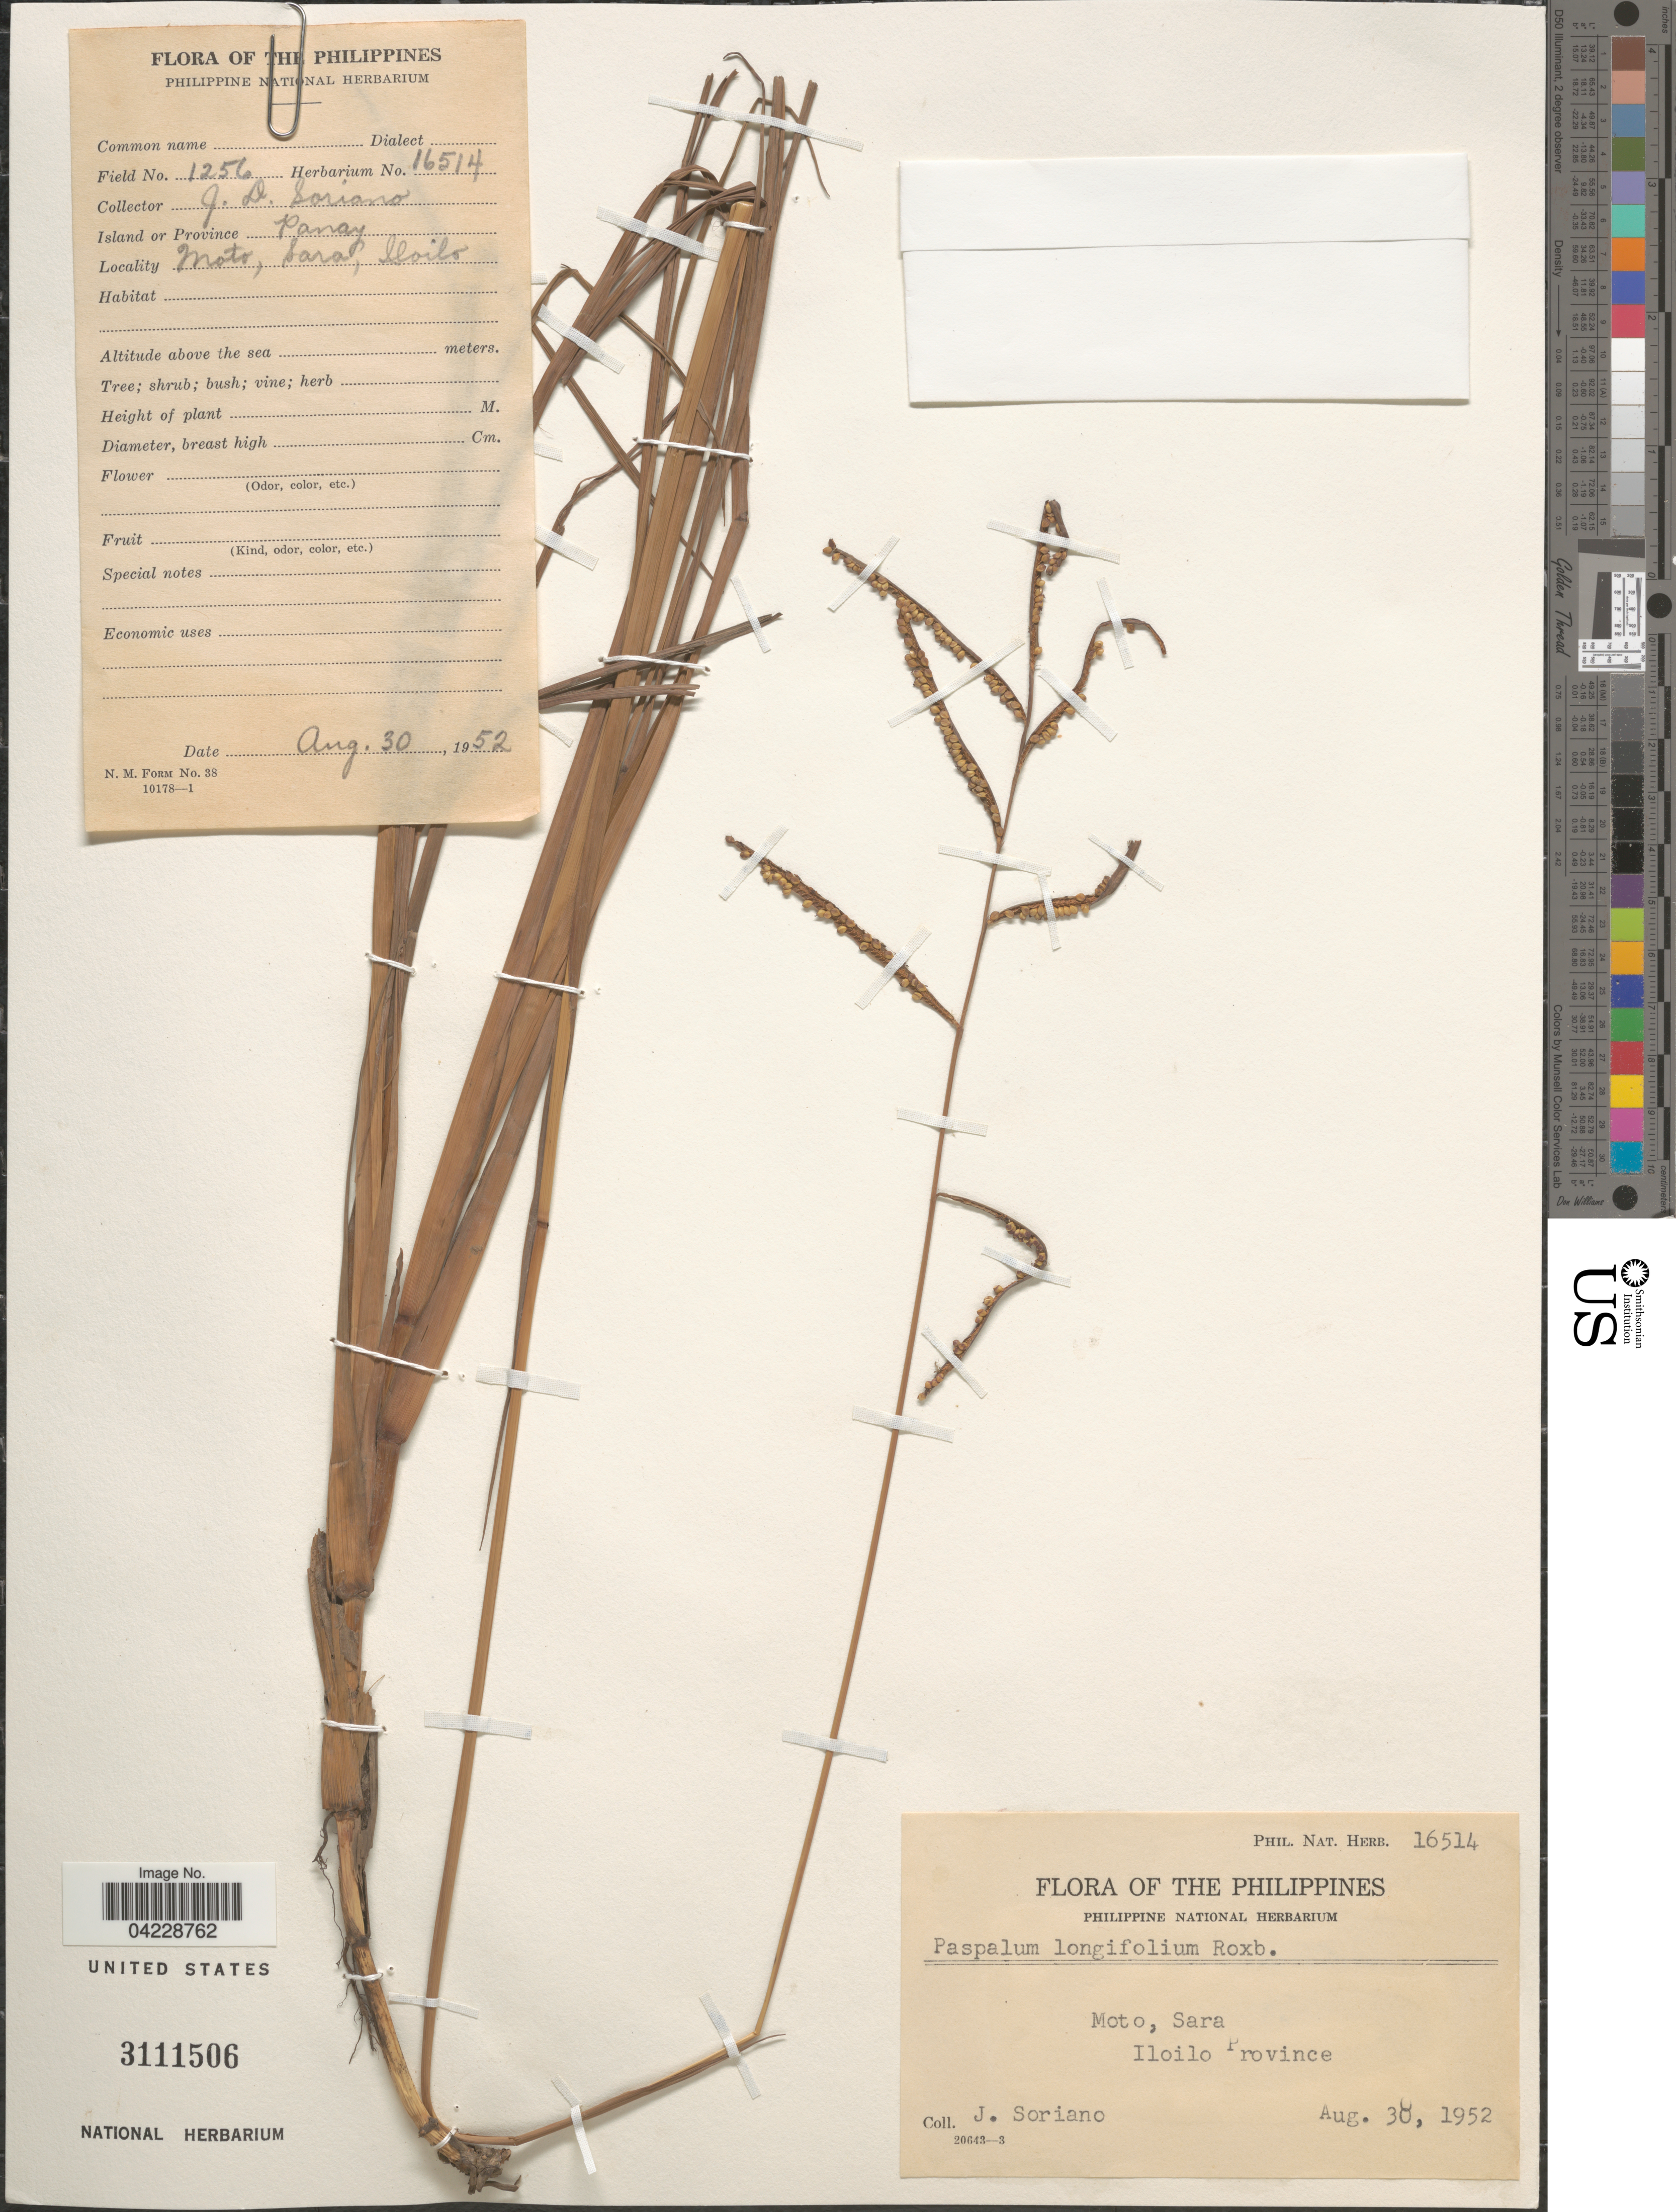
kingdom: Plantae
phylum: Tracheophyta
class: Liliopsida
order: Poales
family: Poaceae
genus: Paspalum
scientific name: Paspalum longifolium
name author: Roxb.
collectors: J. Soriano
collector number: Phil. Nat. Herb. 16514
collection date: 1952-08-30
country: Philippines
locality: Moto, Sara. Iloilo Province.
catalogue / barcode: US 3111506